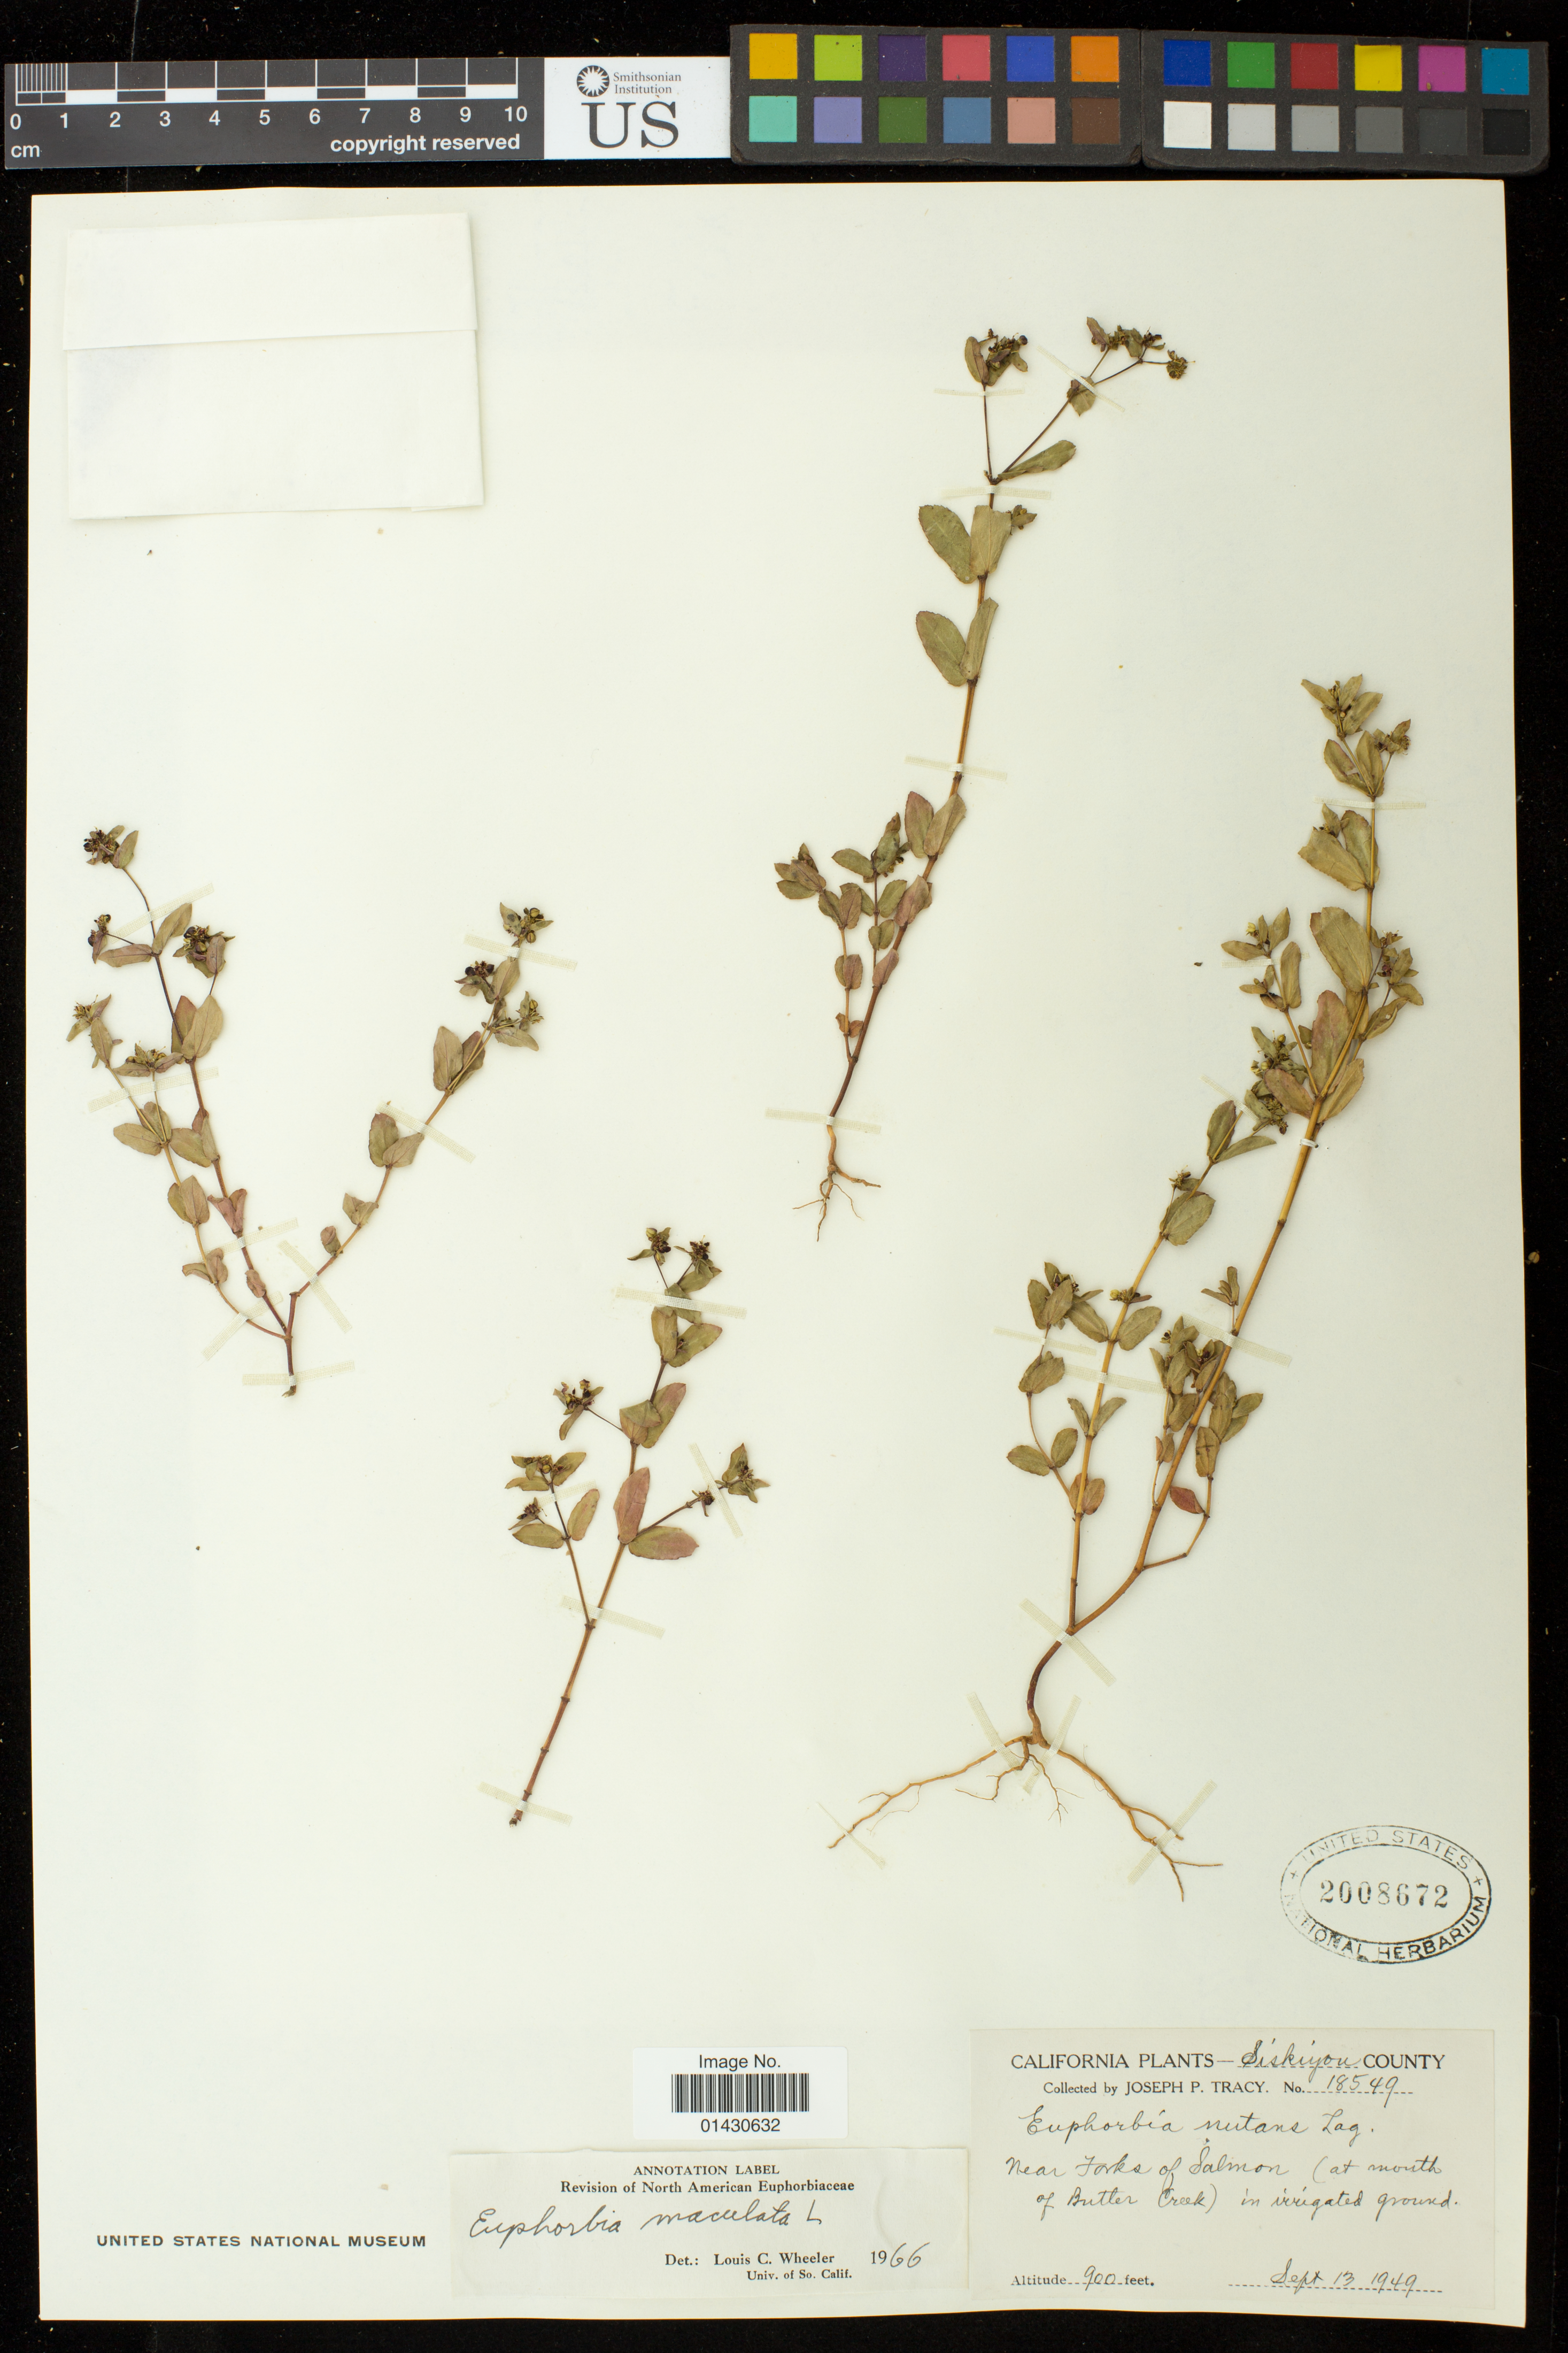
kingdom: Plantae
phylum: Tracheophyta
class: Magnoliopsida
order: Malpighiales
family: Euphorbiaceae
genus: Euphorbia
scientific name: Euphorbia maculata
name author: L.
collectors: J. Tracy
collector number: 18549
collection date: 1949-09-13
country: United States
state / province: California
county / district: Siskiyou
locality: Near Forks of Salmon (at mouth of Butler Creek)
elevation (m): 274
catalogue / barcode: US 2008672